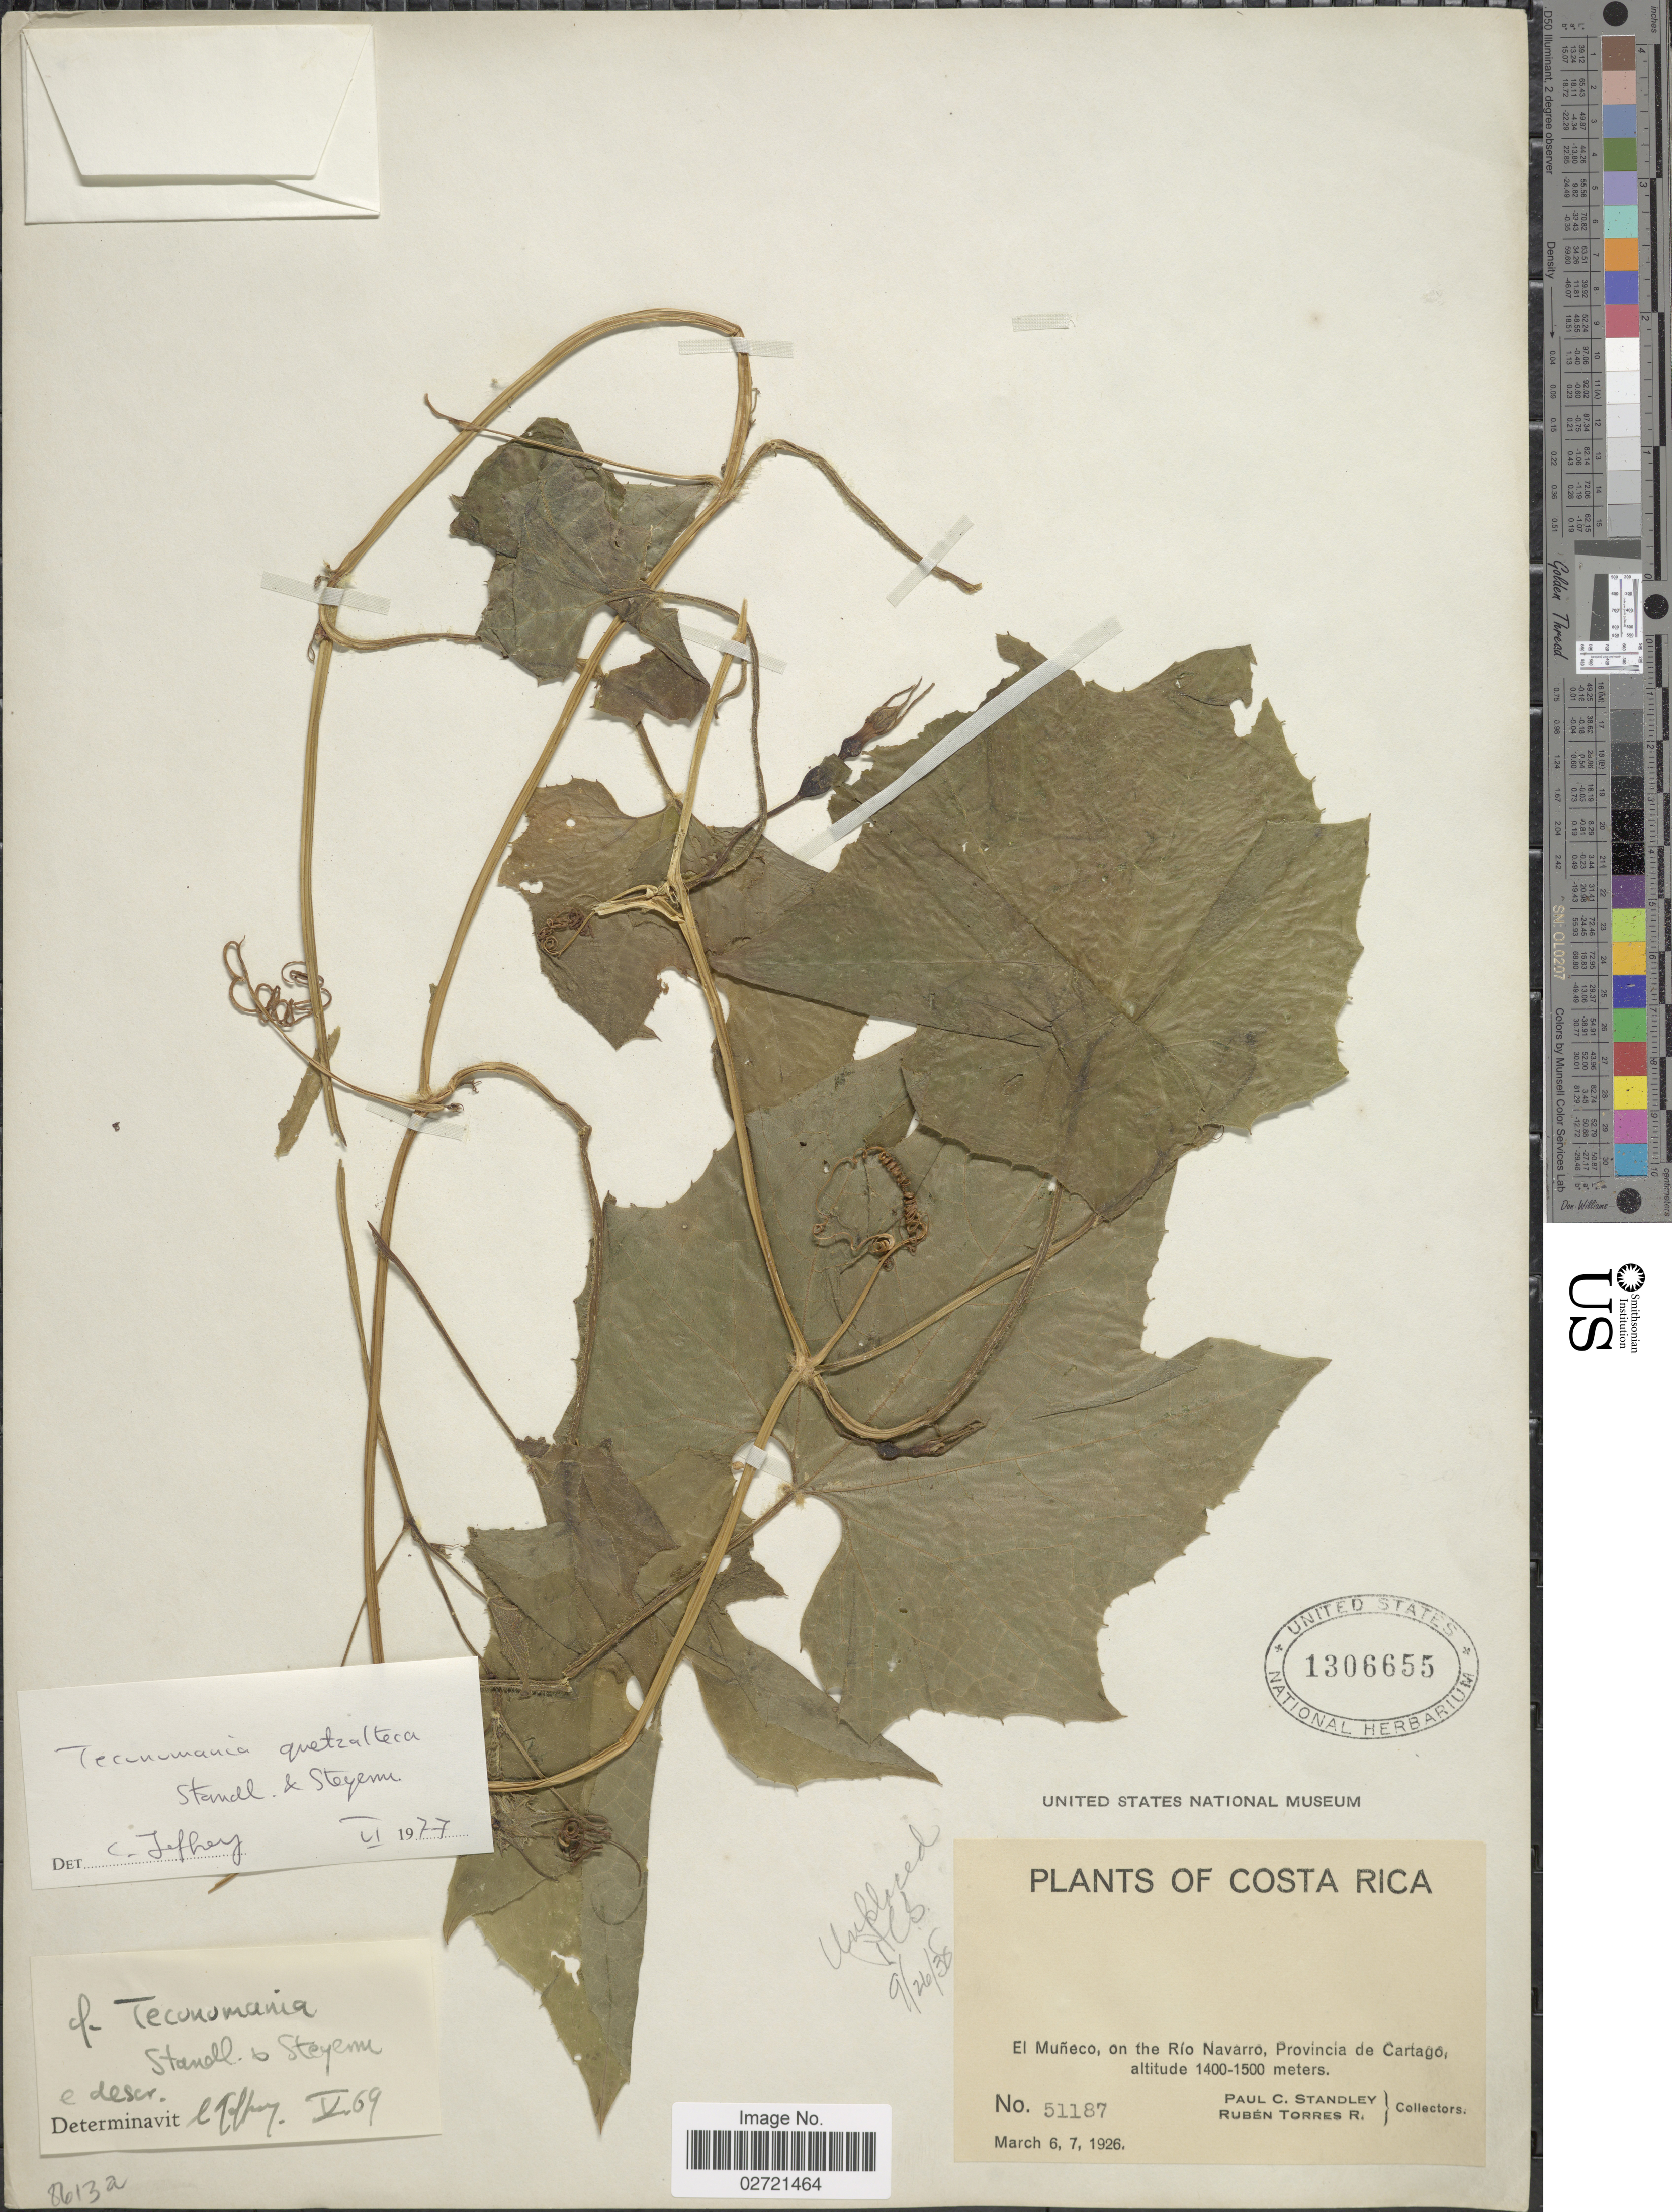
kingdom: Plantae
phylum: Tracheophyta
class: Magnoliopsida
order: Cucurbitales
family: Cucurbitaceae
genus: Tecunumania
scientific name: Tecunumania quetzalteca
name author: Standl. & Steyerm.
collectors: P. C. Standley & R. Torres R.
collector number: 51187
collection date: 1926-03-06/1926-03-07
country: Costa Rica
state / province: Cartago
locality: El Muneco, on the Rio Navarro, Province de Cartago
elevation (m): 1400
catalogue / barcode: US 1306655